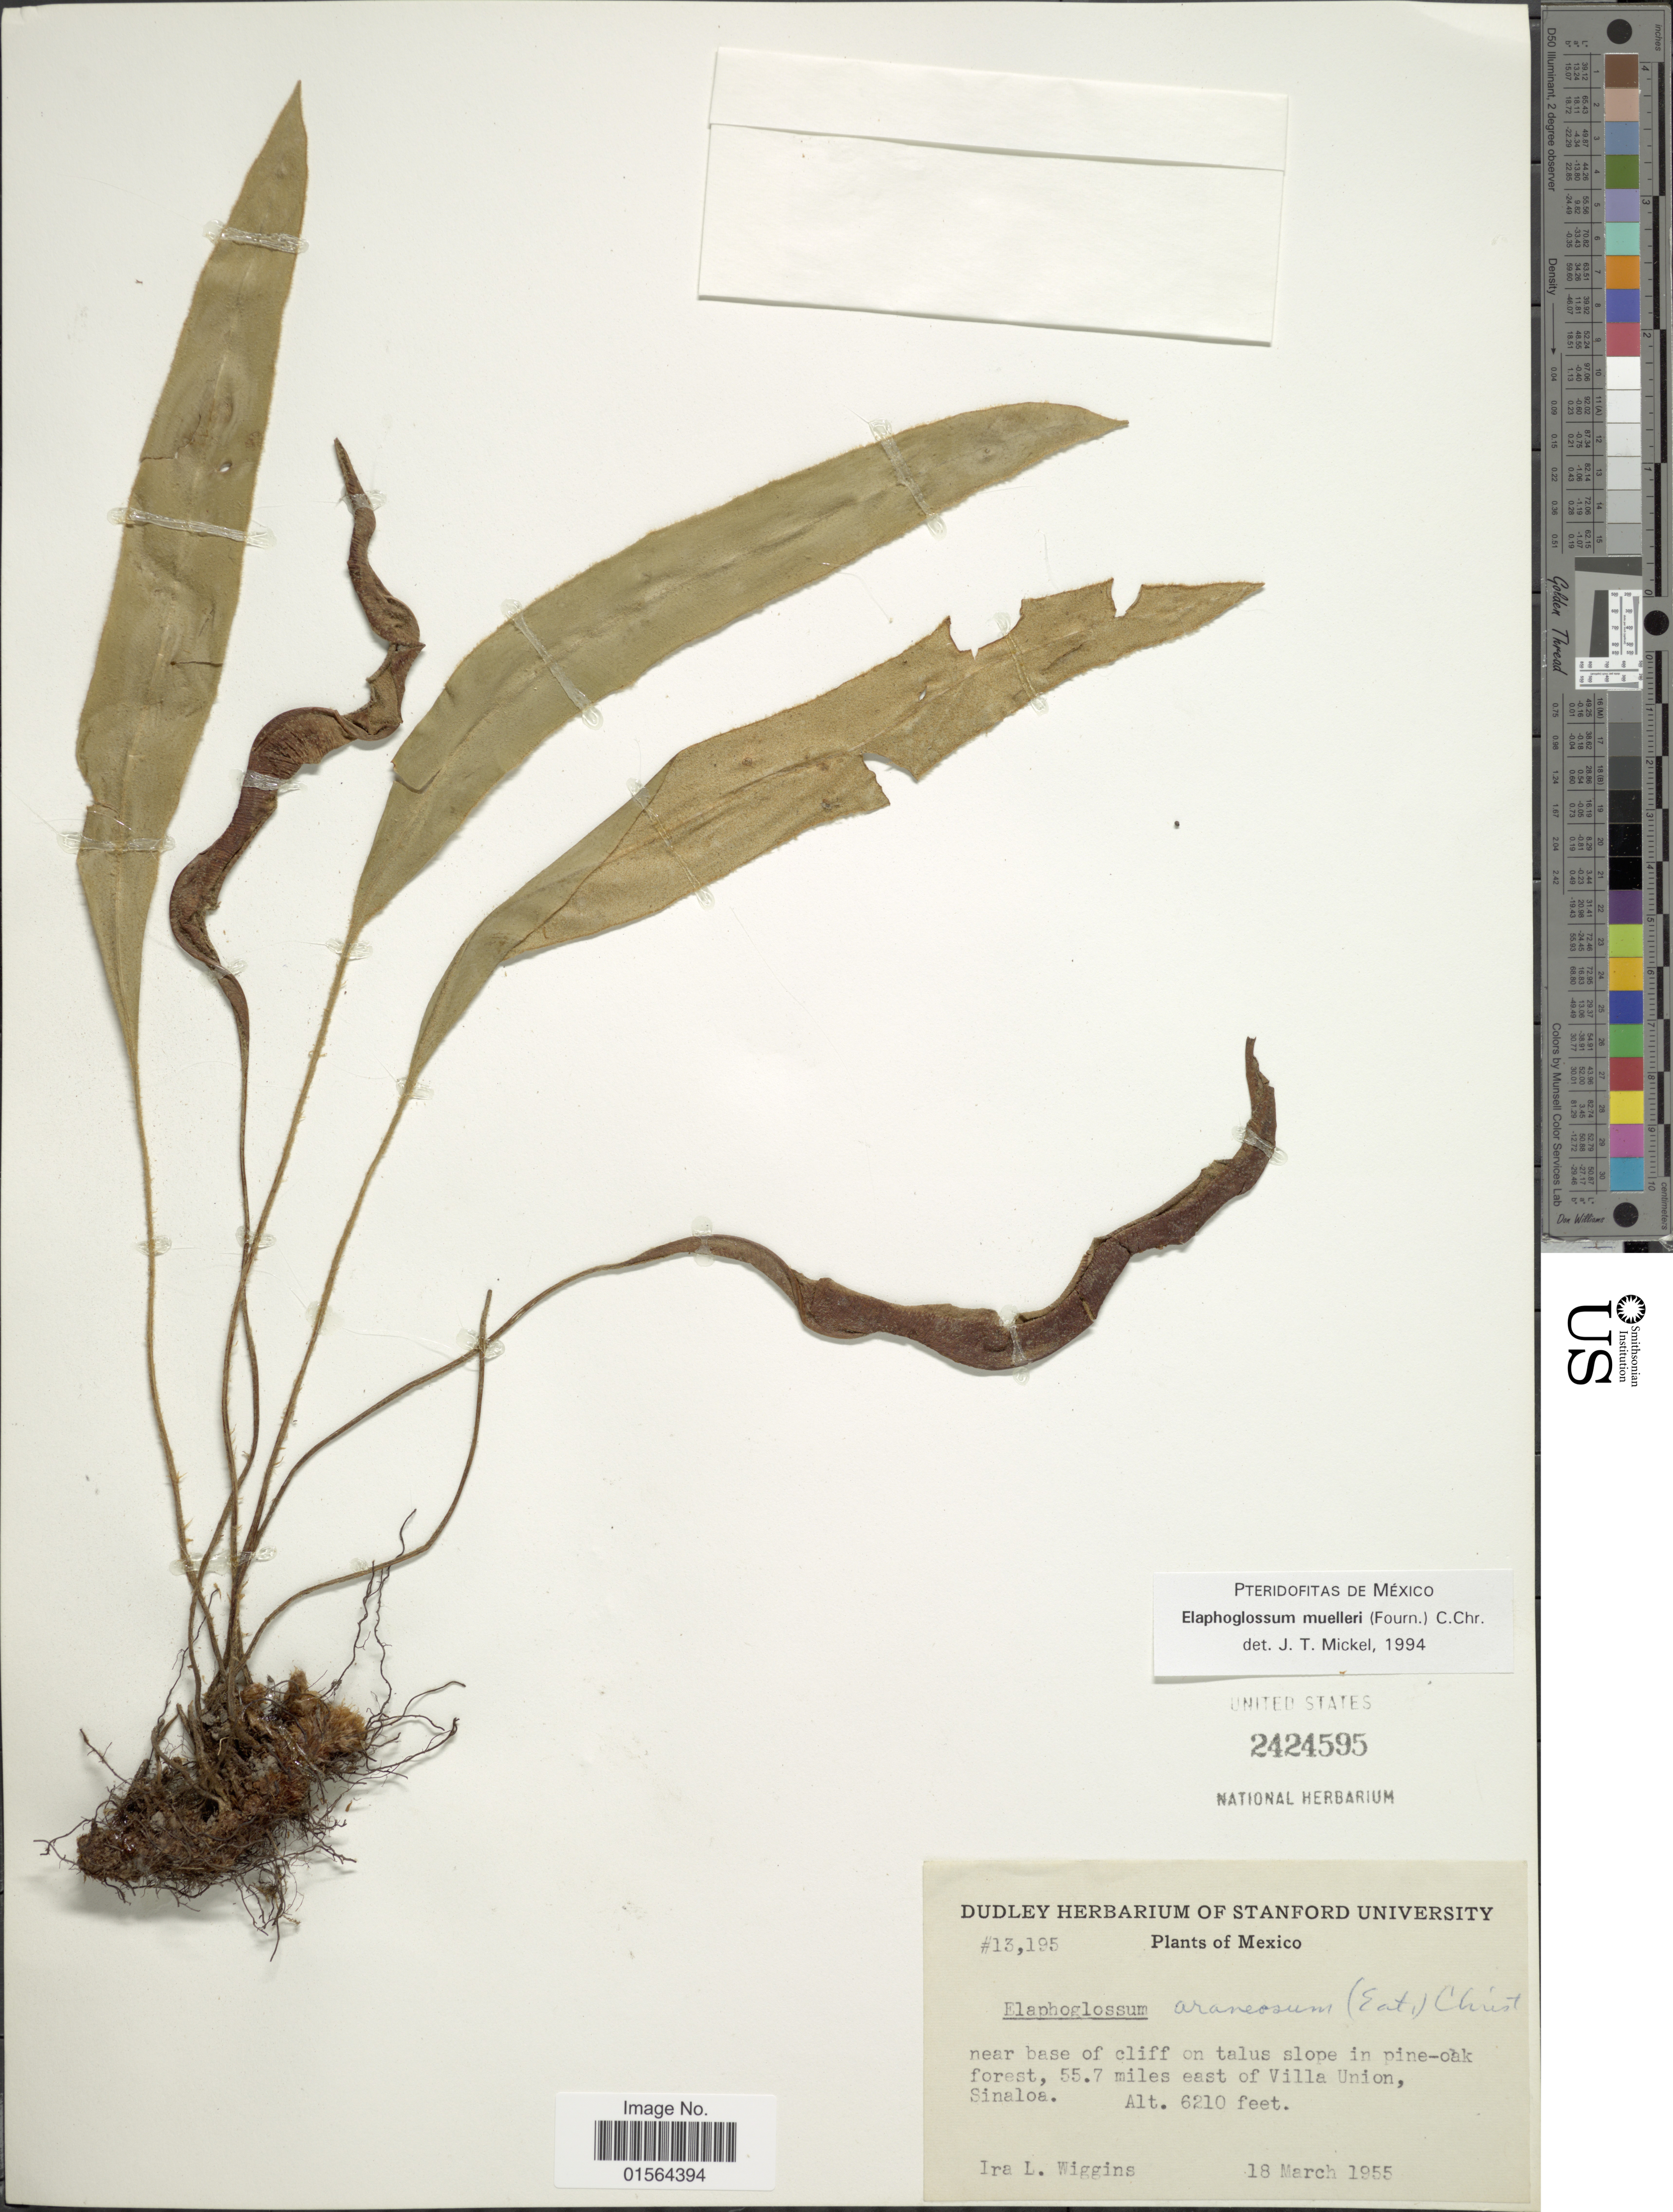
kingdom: Plantae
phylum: Tracheophyta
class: Polypodiopsida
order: Polypodiales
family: Dryopteridaceae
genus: Elaphoglossum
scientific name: Elaphoglossum muelleri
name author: (E. Fourn.) C. Chr.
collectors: I. L. Wiggins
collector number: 13195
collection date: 1955-03-18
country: Mexico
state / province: Sinaloa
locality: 55.7 miles east of Villa Union, Sinaloa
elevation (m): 1893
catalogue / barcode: US 2424595